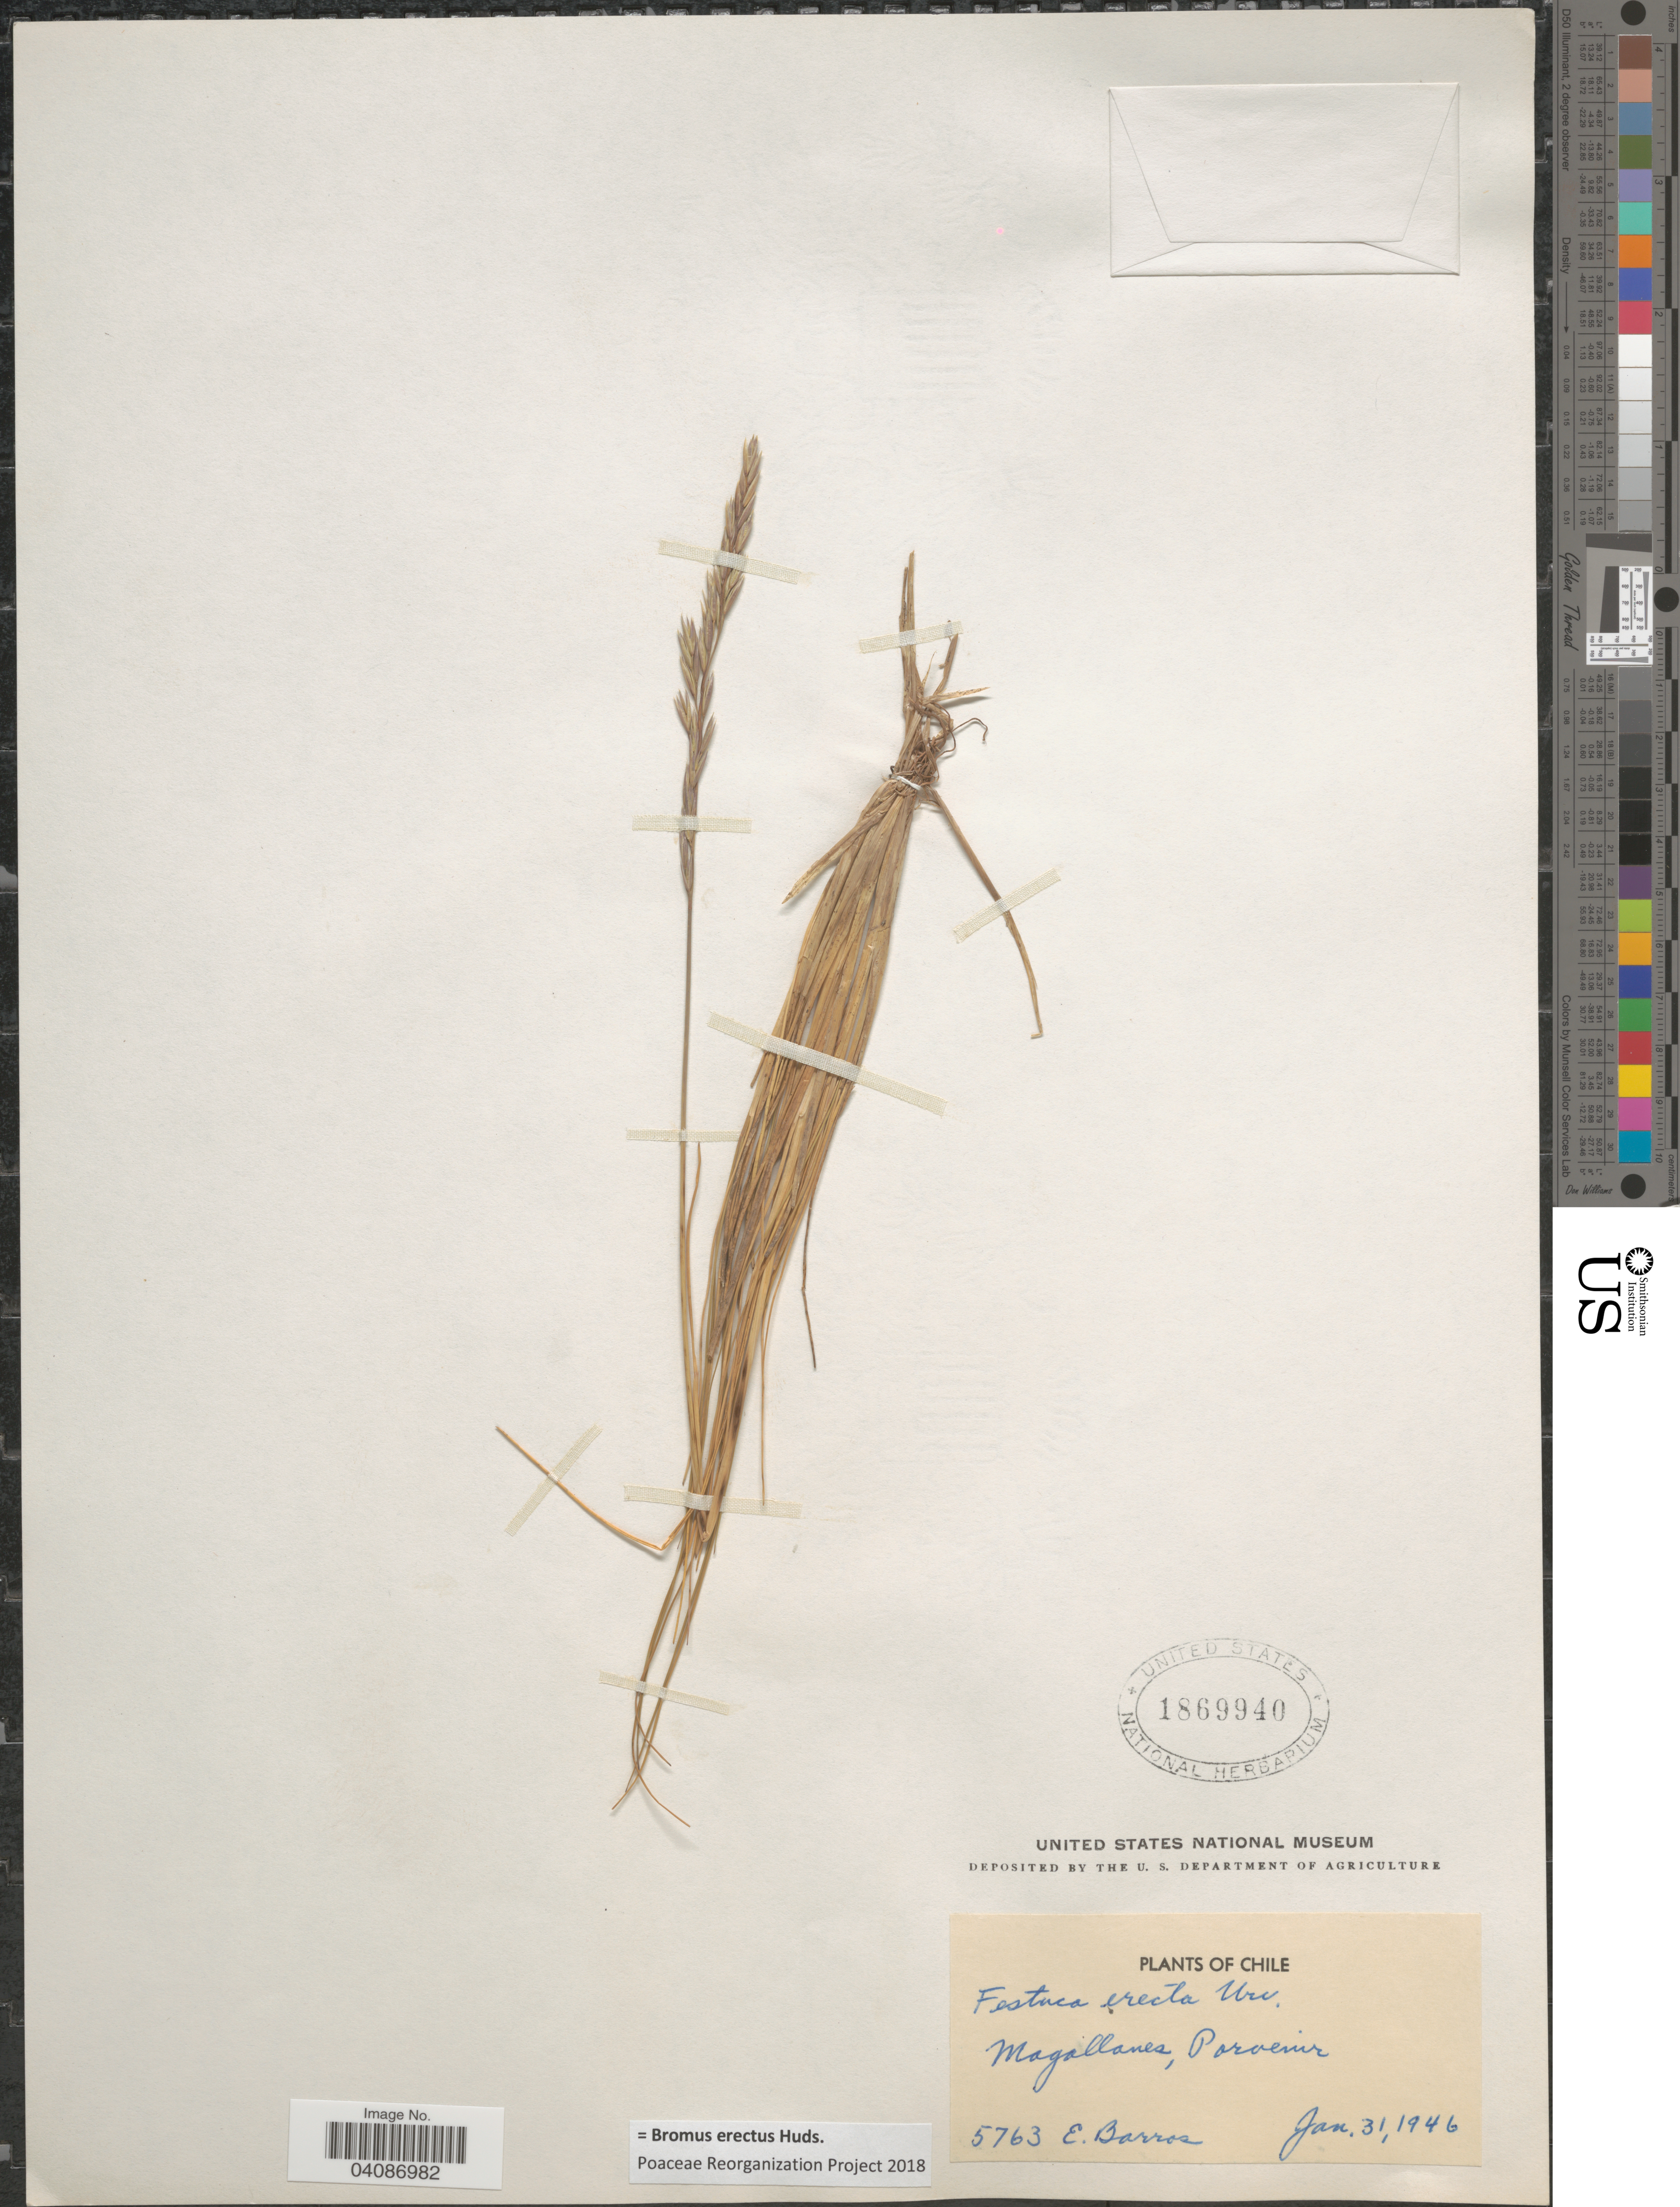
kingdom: Plantae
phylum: Tracheophyta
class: Liliopsida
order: Poales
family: Poaceae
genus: Bromus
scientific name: Bromus erectus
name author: Huds.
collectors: E. Barros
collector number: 5763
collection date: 1946-01-31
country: Chile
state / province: Magallanes y de la Antártica Chilena (XII)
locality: Magallanes, Porvenir.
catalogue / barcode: US 1869940